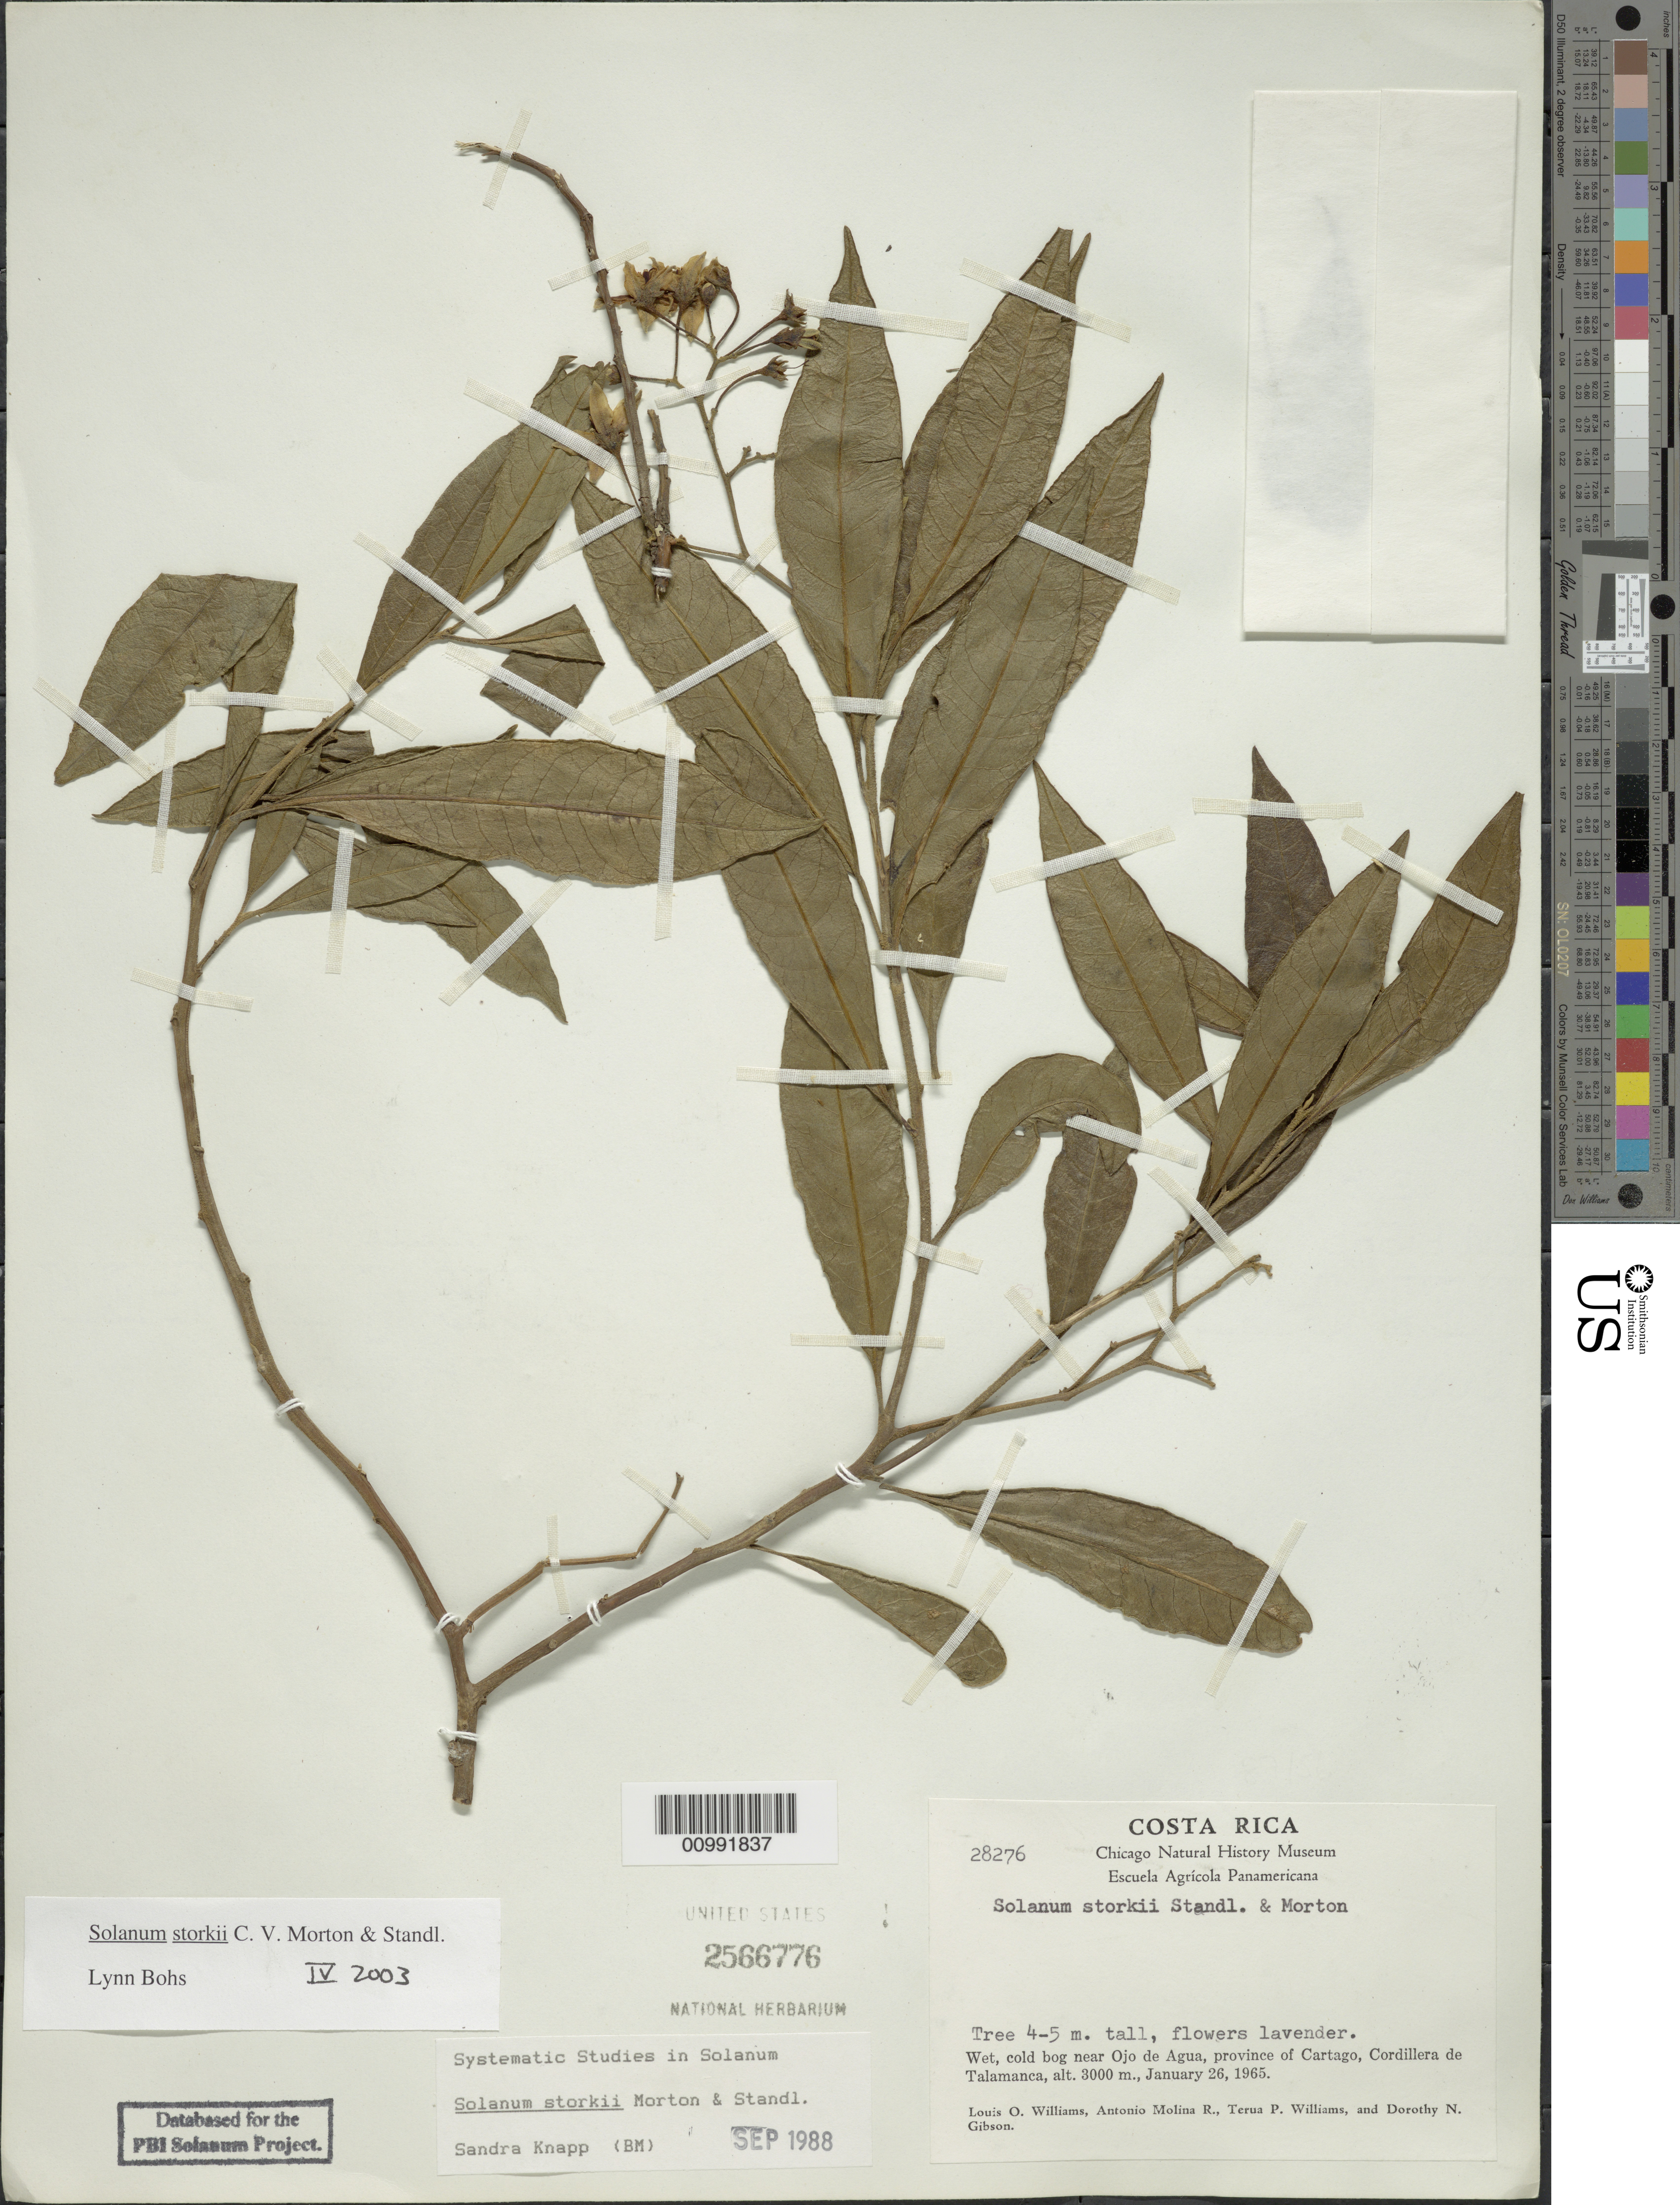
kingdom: Plantae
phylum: Tracheophyta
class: Magnoliopsida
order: Solanales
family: Solanaceae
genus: Solanum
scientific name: Solanum storkii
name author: C.V. Morton & Standl.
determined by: Bohs, L. A.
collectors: L. O. Williams, A. Molina R., T. P. Williams & D. N. Gibson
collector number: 28276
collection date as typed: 26 Jan 1965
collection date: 1965-01-26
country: Costa Rica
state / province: Cartago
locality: near Ojo de Agua, Cordillera de Talamanca.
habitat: Wet, cold bog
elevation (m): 3000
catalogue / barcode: US 2566776